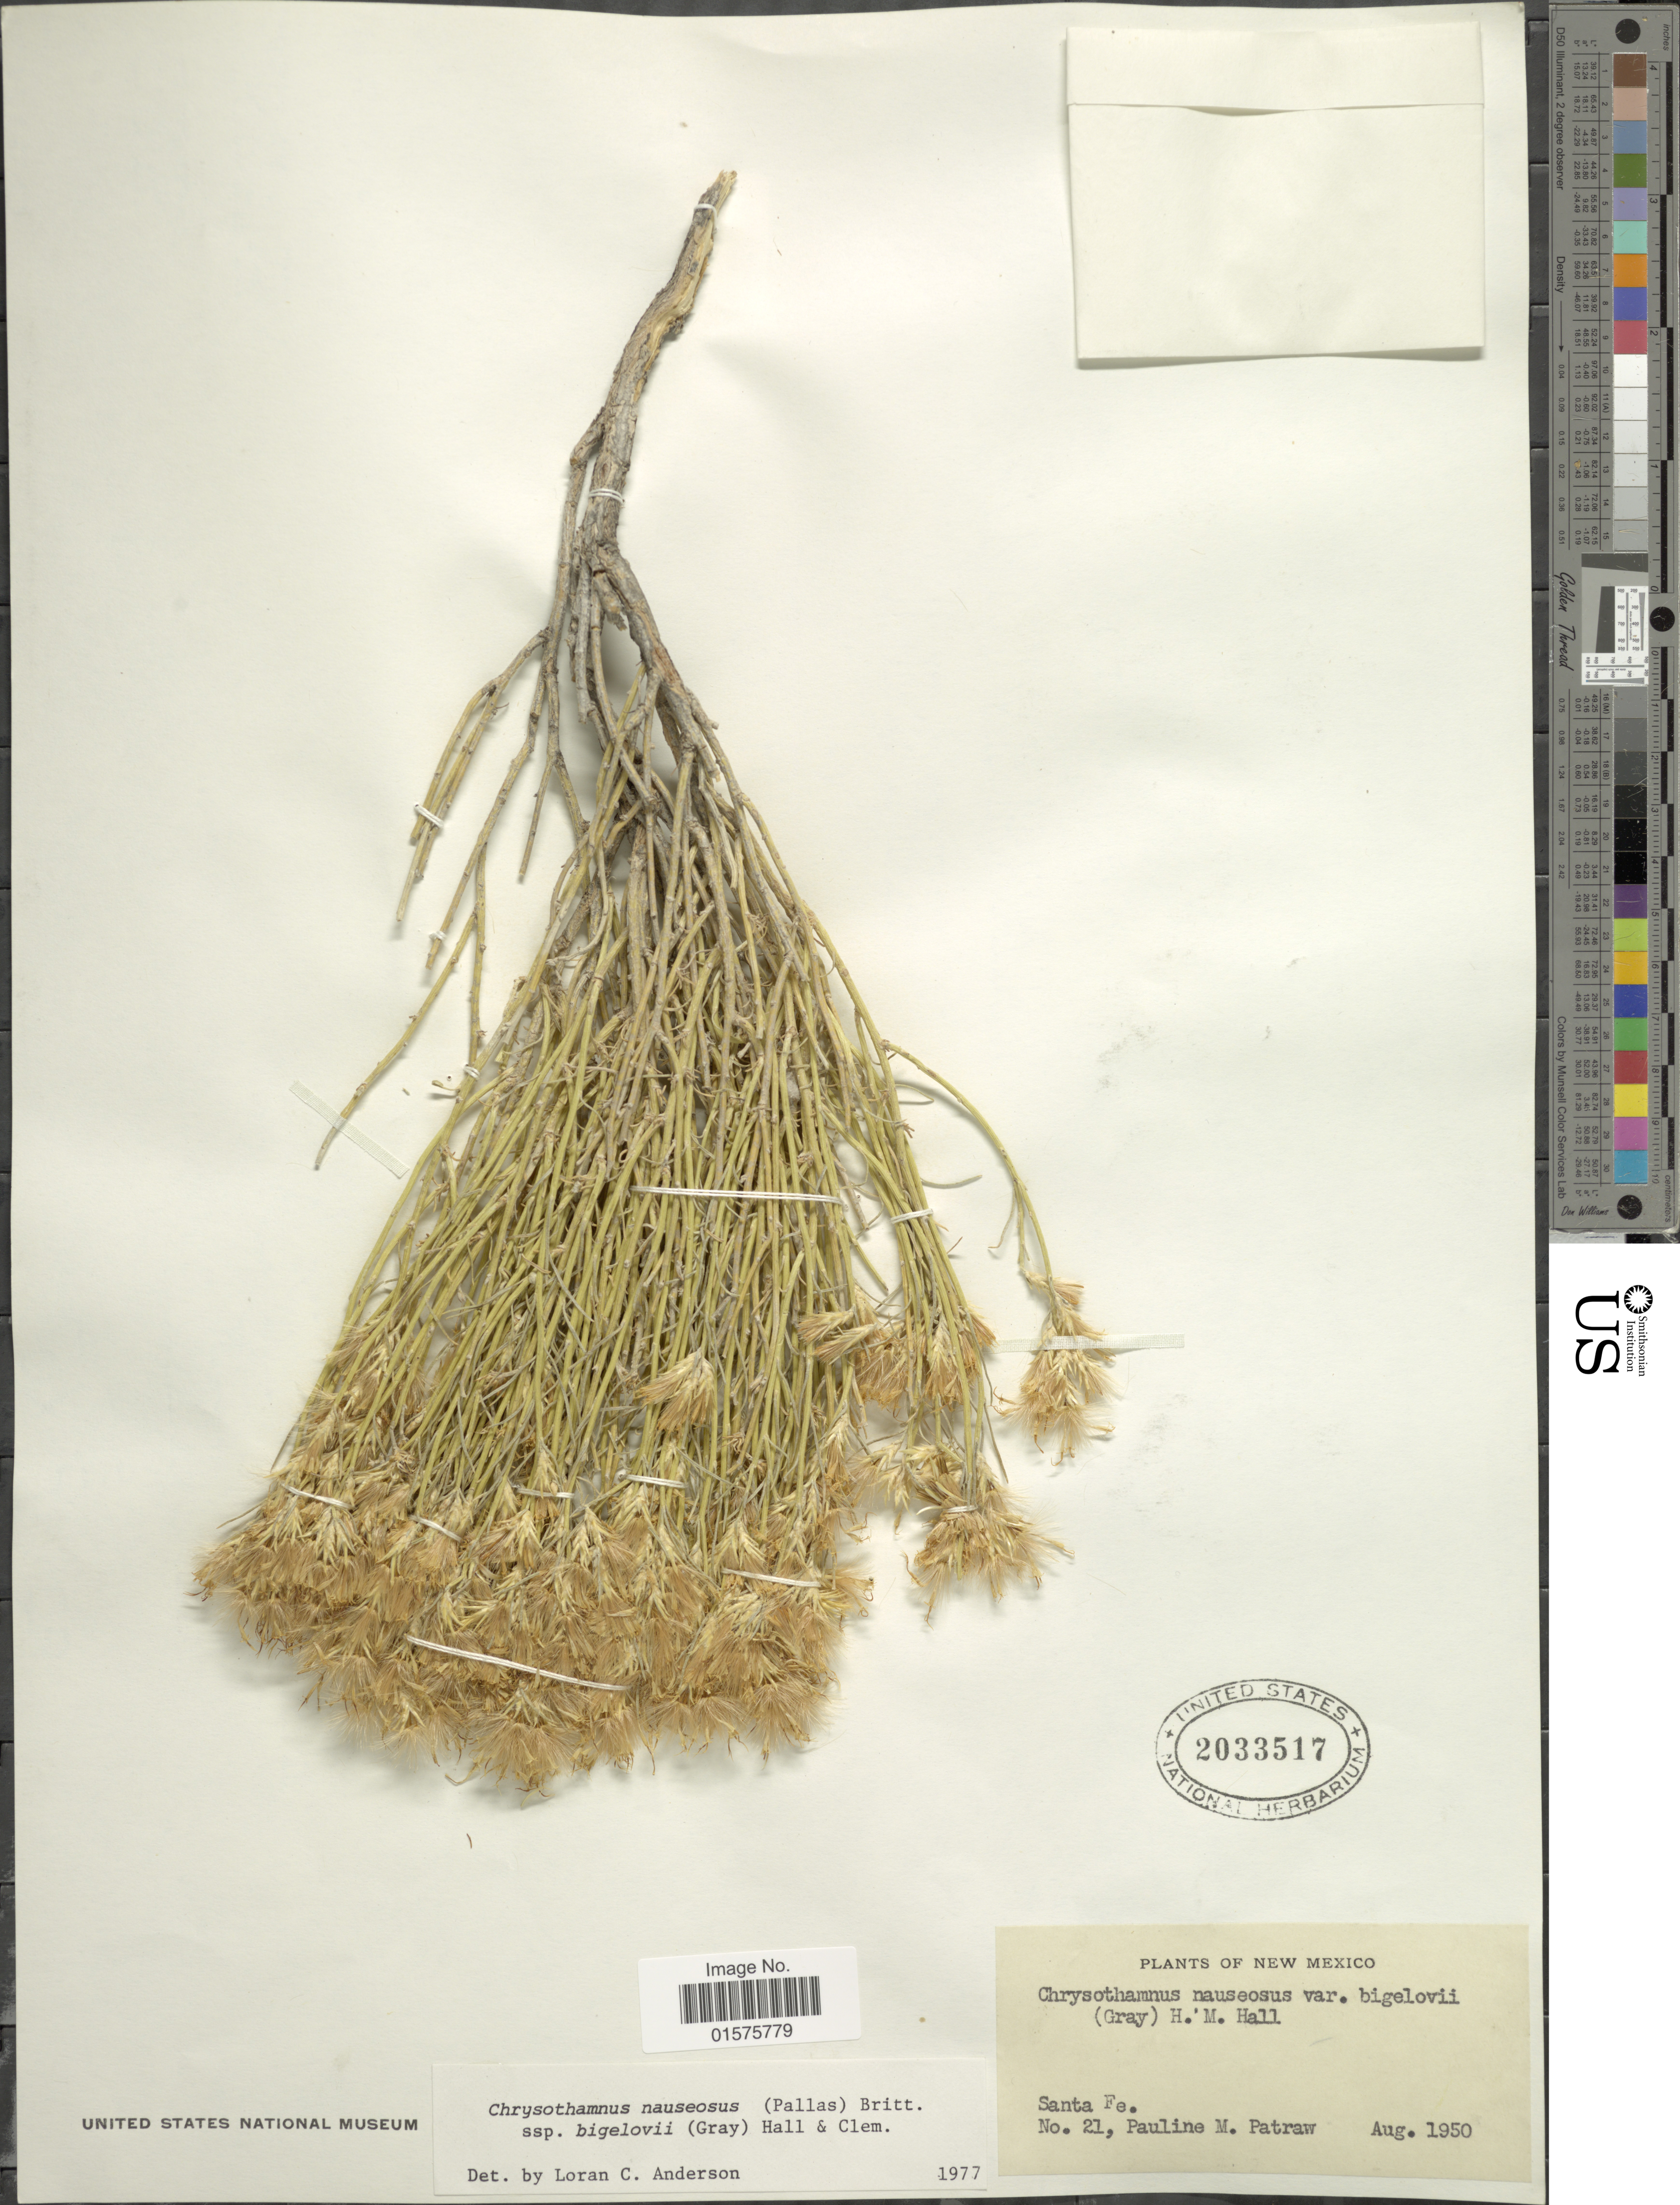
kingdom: Plantae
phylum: Tracheophyta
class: Magnoliopsida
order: Asterales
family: Asteraceae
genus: Ericameria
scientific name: Ericameria nauseosa var. bigelovii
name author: (A. Gray) G.L. Nesom & G.I. Baird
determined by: Urbatsch, Lowell E., Curator (LSU), Louisiana State University (UNITED STATES)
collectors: P. Patraw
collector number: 21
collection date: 1950-08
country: United States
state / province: New Mexico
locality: Santa Fe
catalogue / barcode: US 2033517